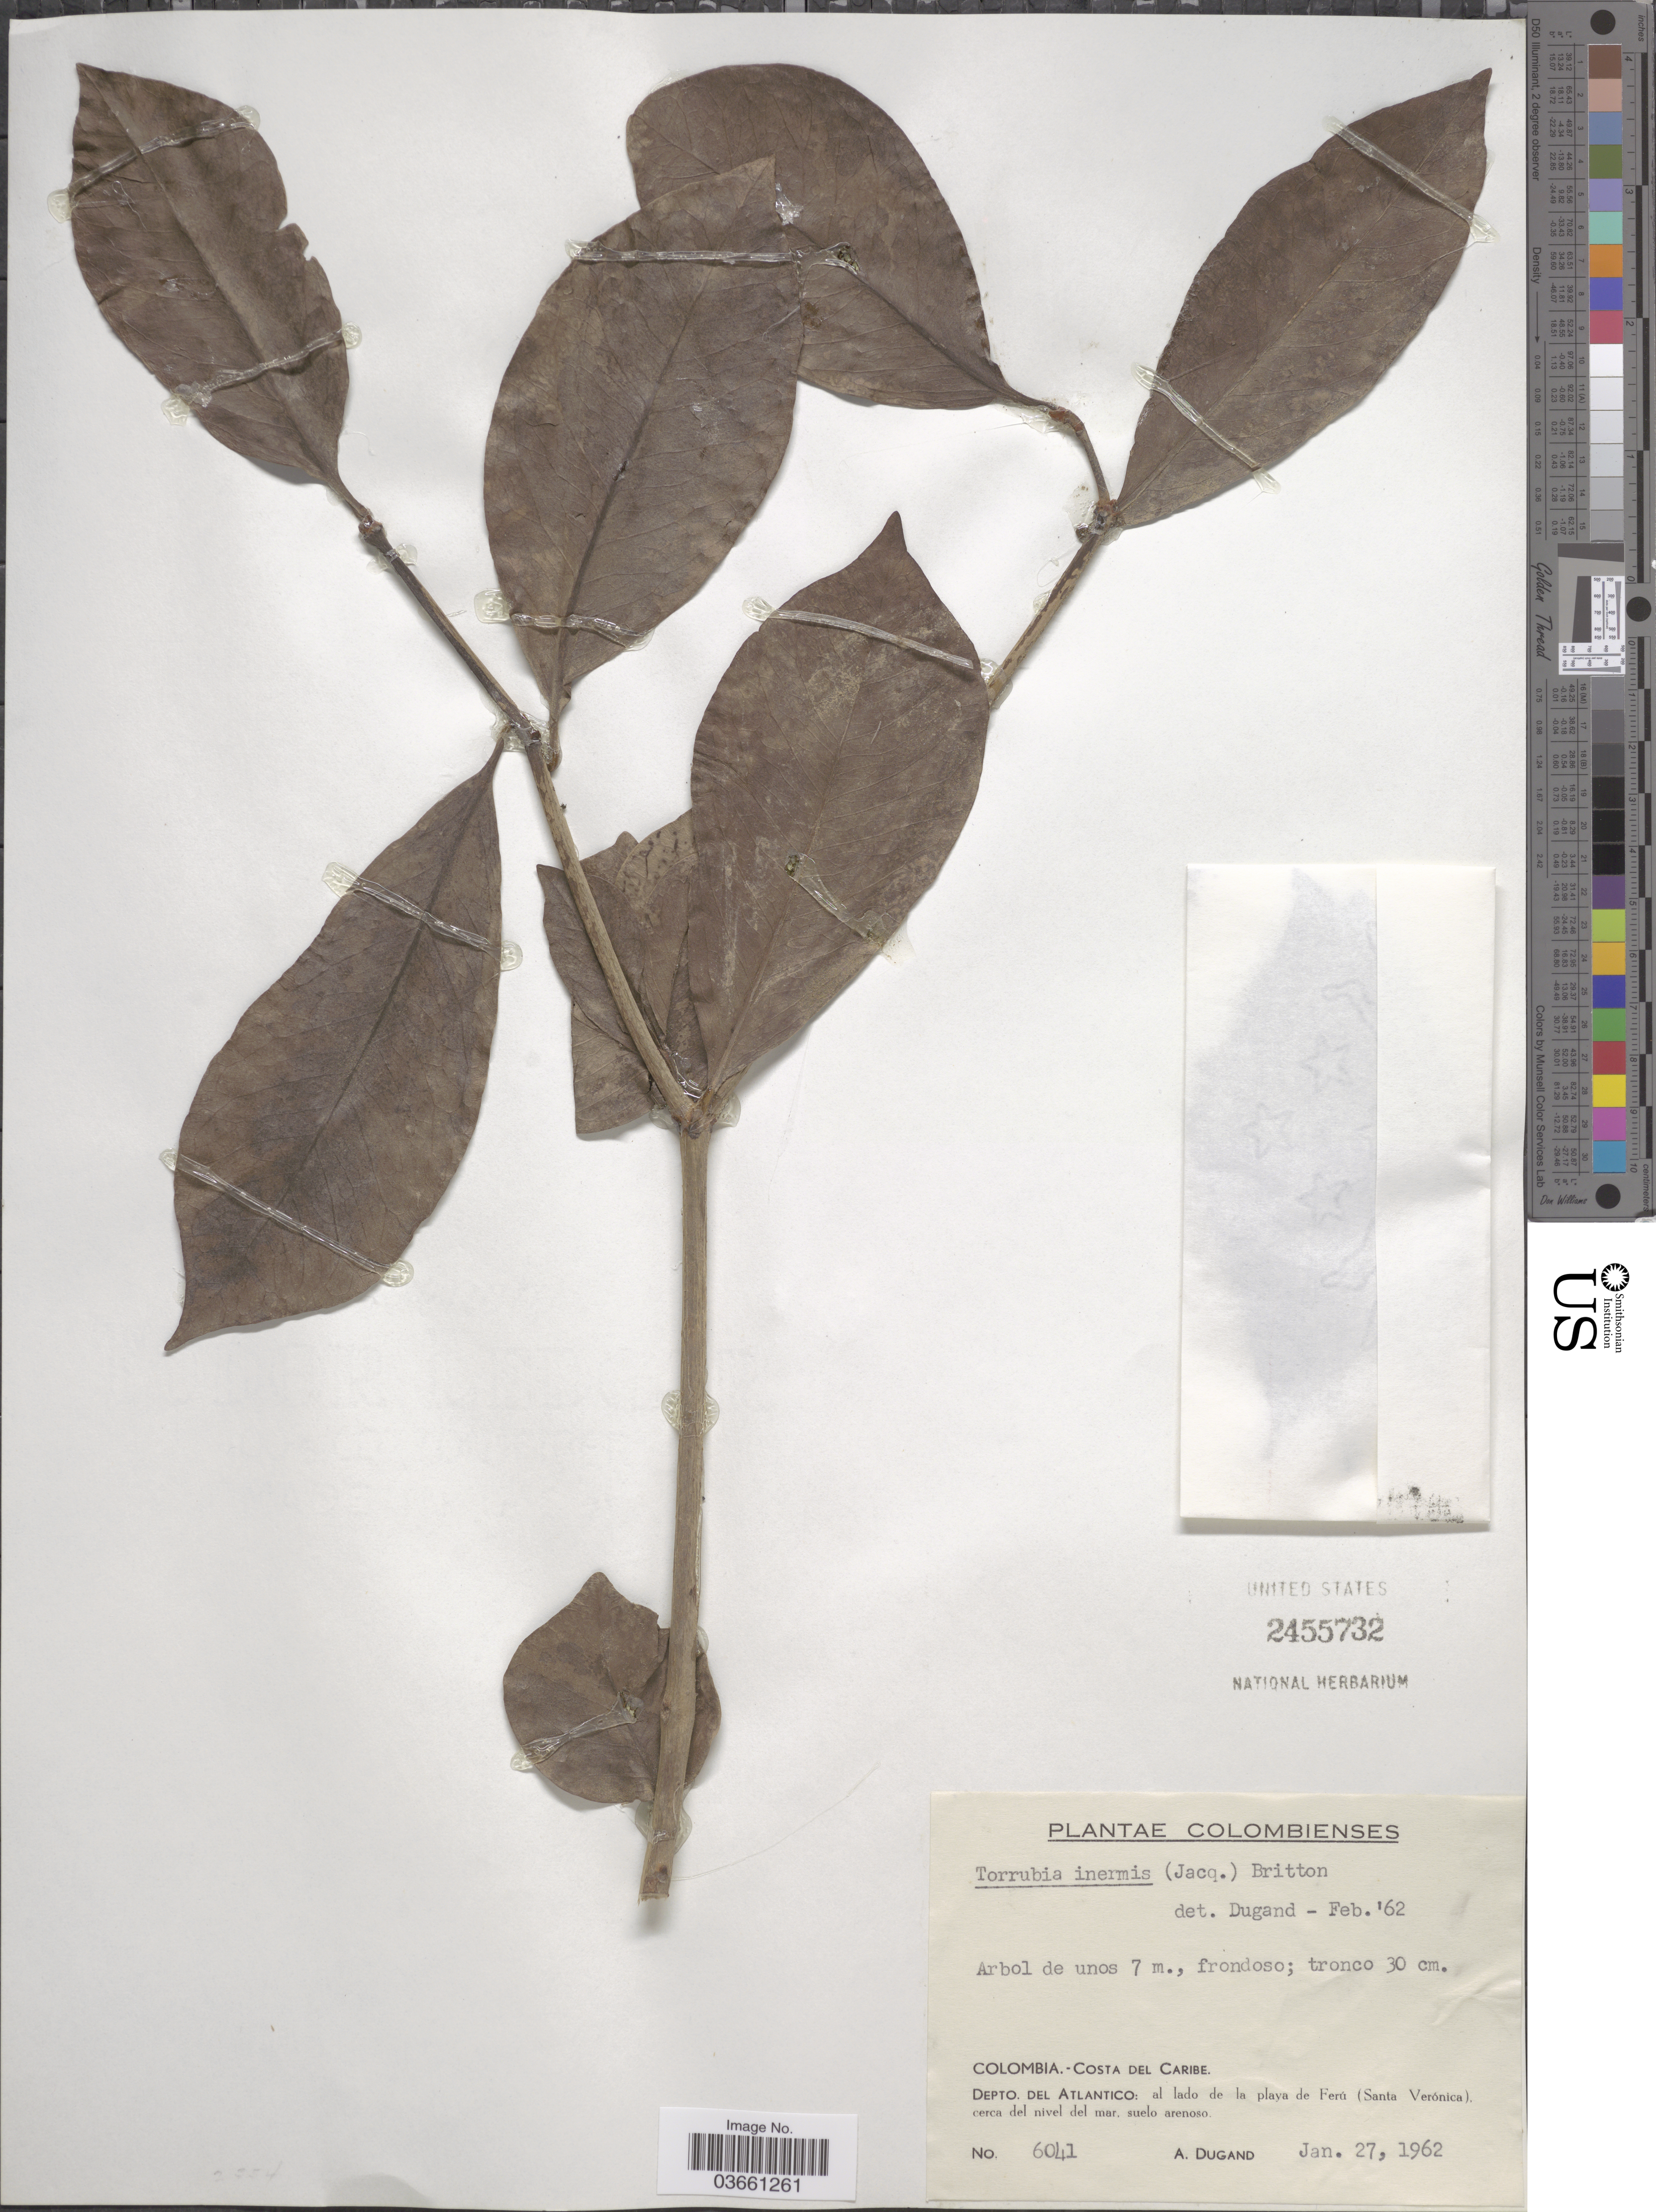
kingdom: Plantae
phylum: Tracheophyta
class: Magnoliopsida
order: Caryophyllales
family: Nyctaginaceae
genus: Guapira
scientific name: Guapira fragrans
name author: (Dum. Cours.) Little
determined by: Strong, Mark T., (BOT), Smithsonian Institution - National Museum of Natural History (UNITED STATES)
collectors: A. Dugand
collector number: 6041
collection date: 1962-01-27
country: Colombia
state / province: Atlántico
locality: Costa del Caribe. Depto. del Atlantico: al lado de la playa de Ferú (Santa Verónica).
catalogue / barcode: US 2455732